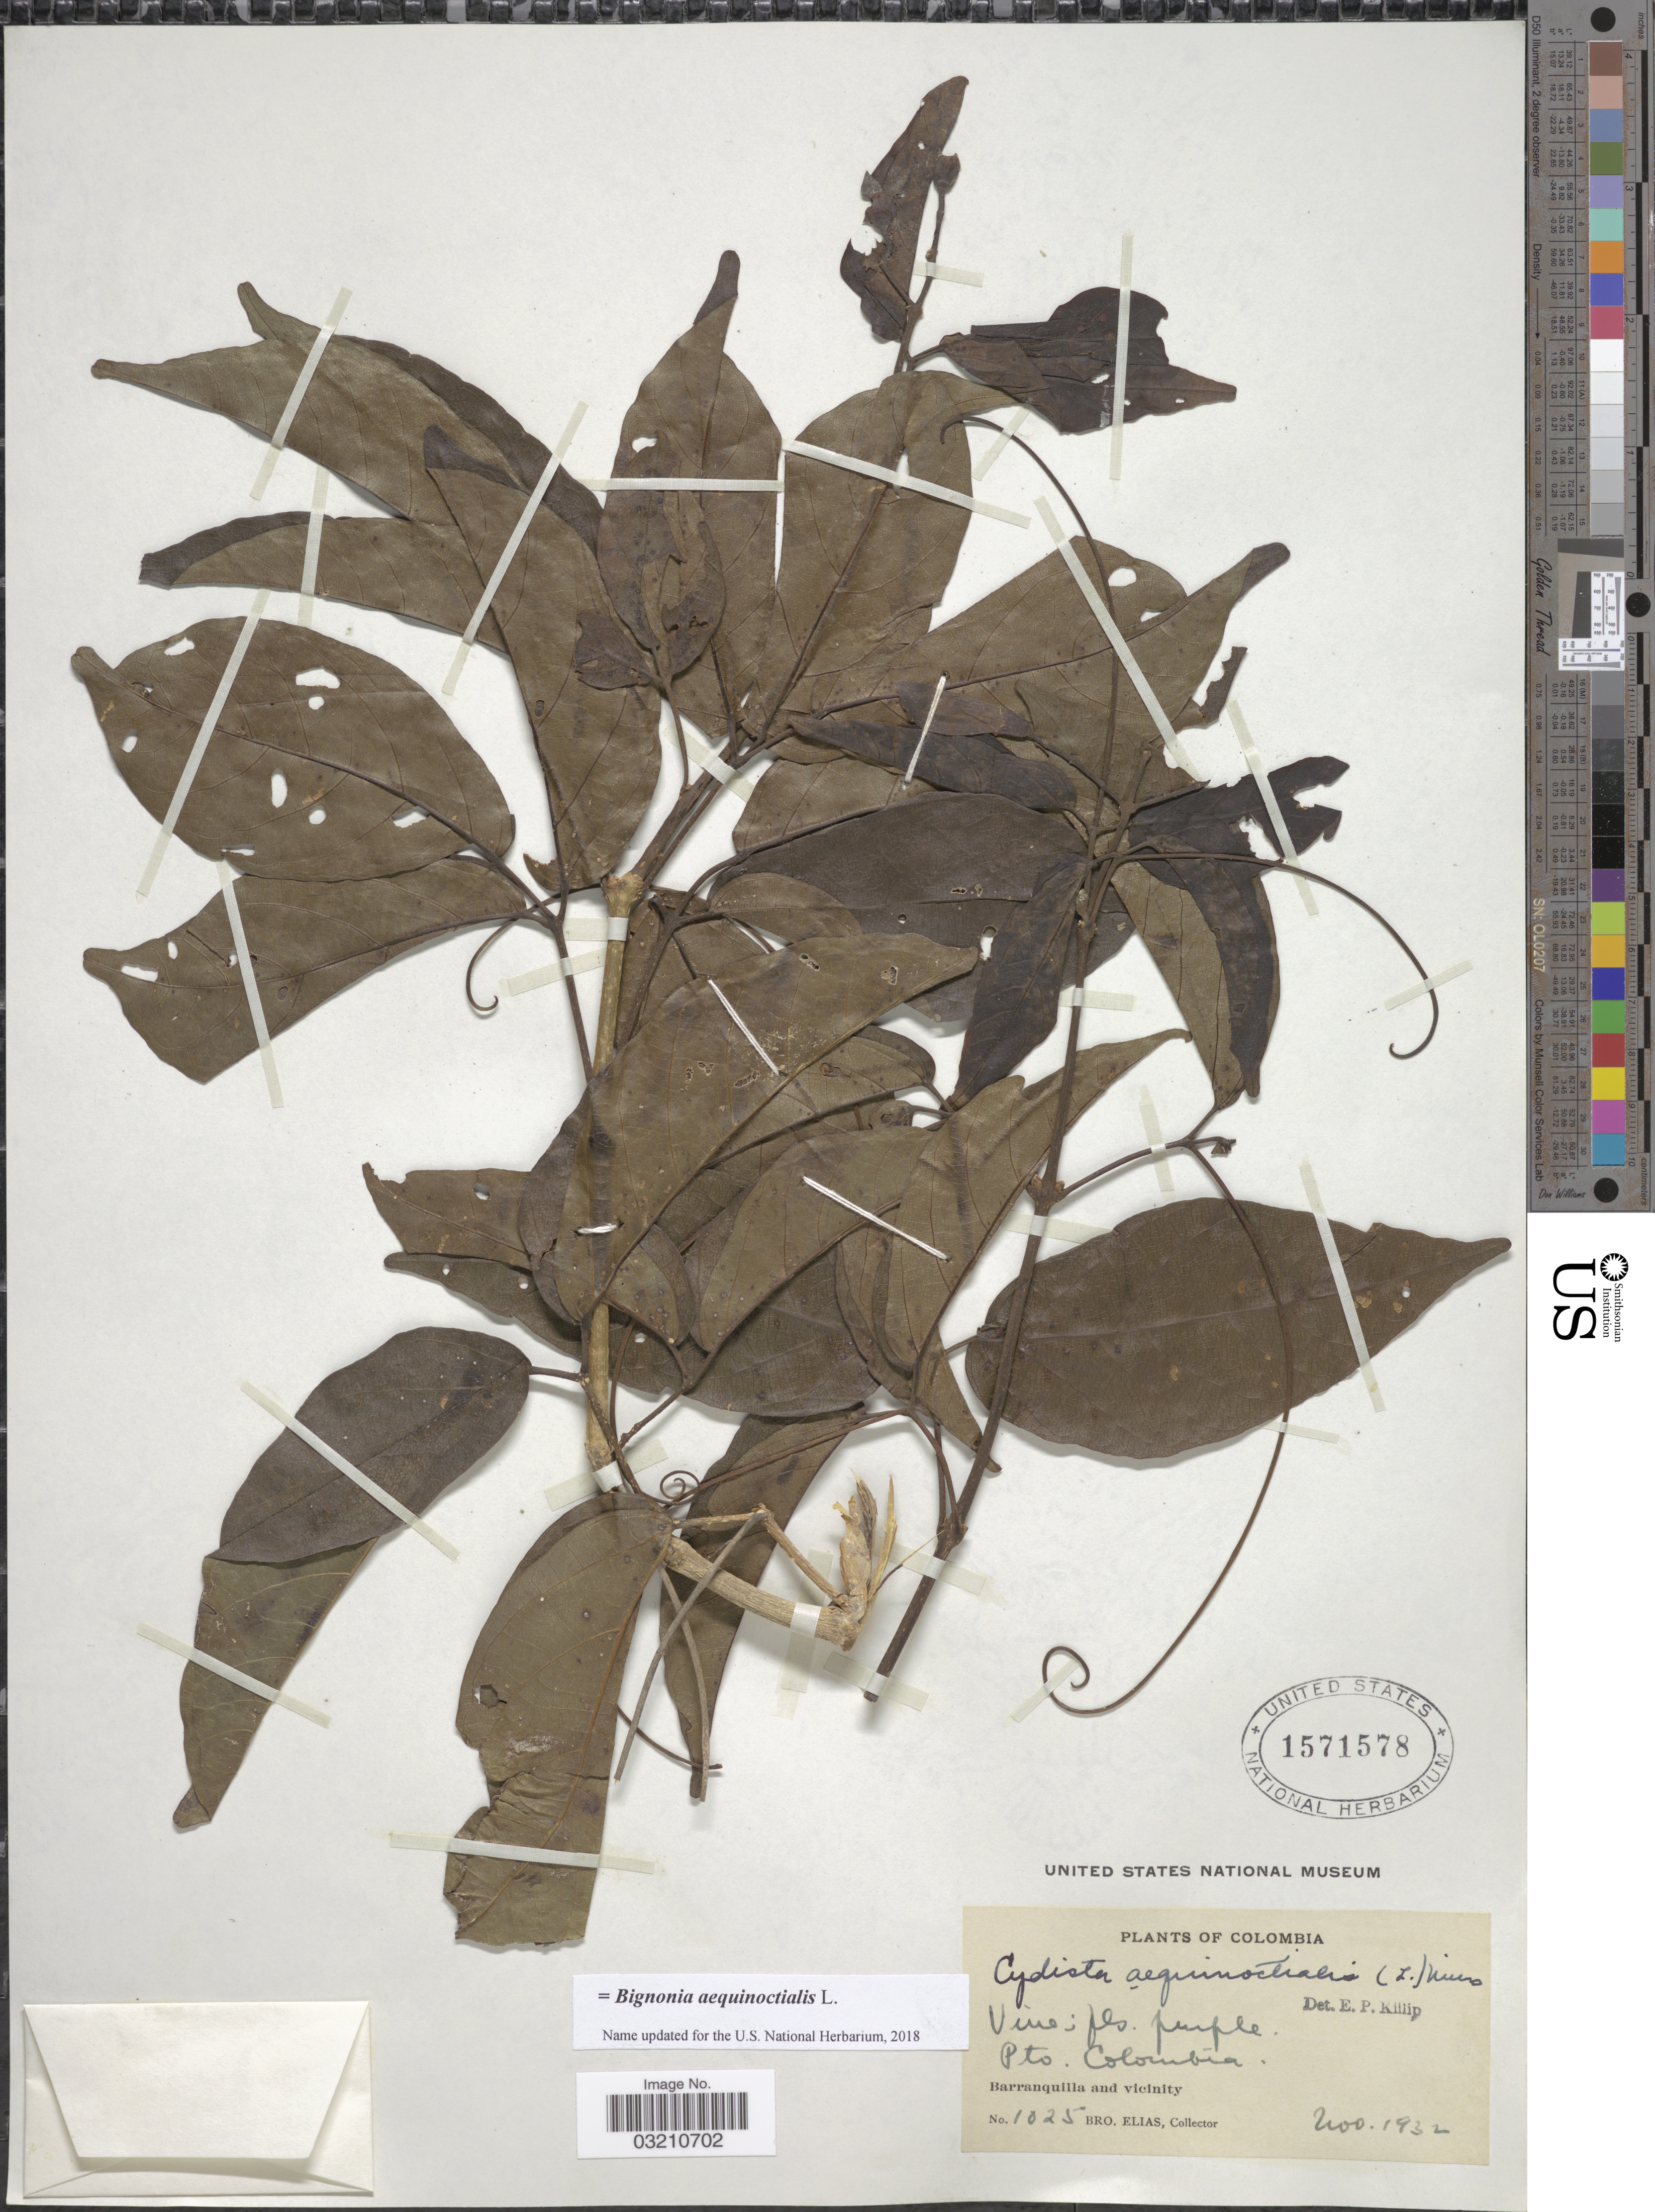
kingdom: Plantae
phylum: Tracheophyta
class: Magnoliopsida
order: Lamiales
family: Bignoniaceae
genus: Bignonia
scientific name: Bignonia aequinoctialis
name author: L.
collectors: Bro. Elias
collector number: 1025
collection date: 1932-11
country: Colombia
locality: Pto. Colombia, Barranquilla and vicinity.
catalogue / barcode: US 1571578